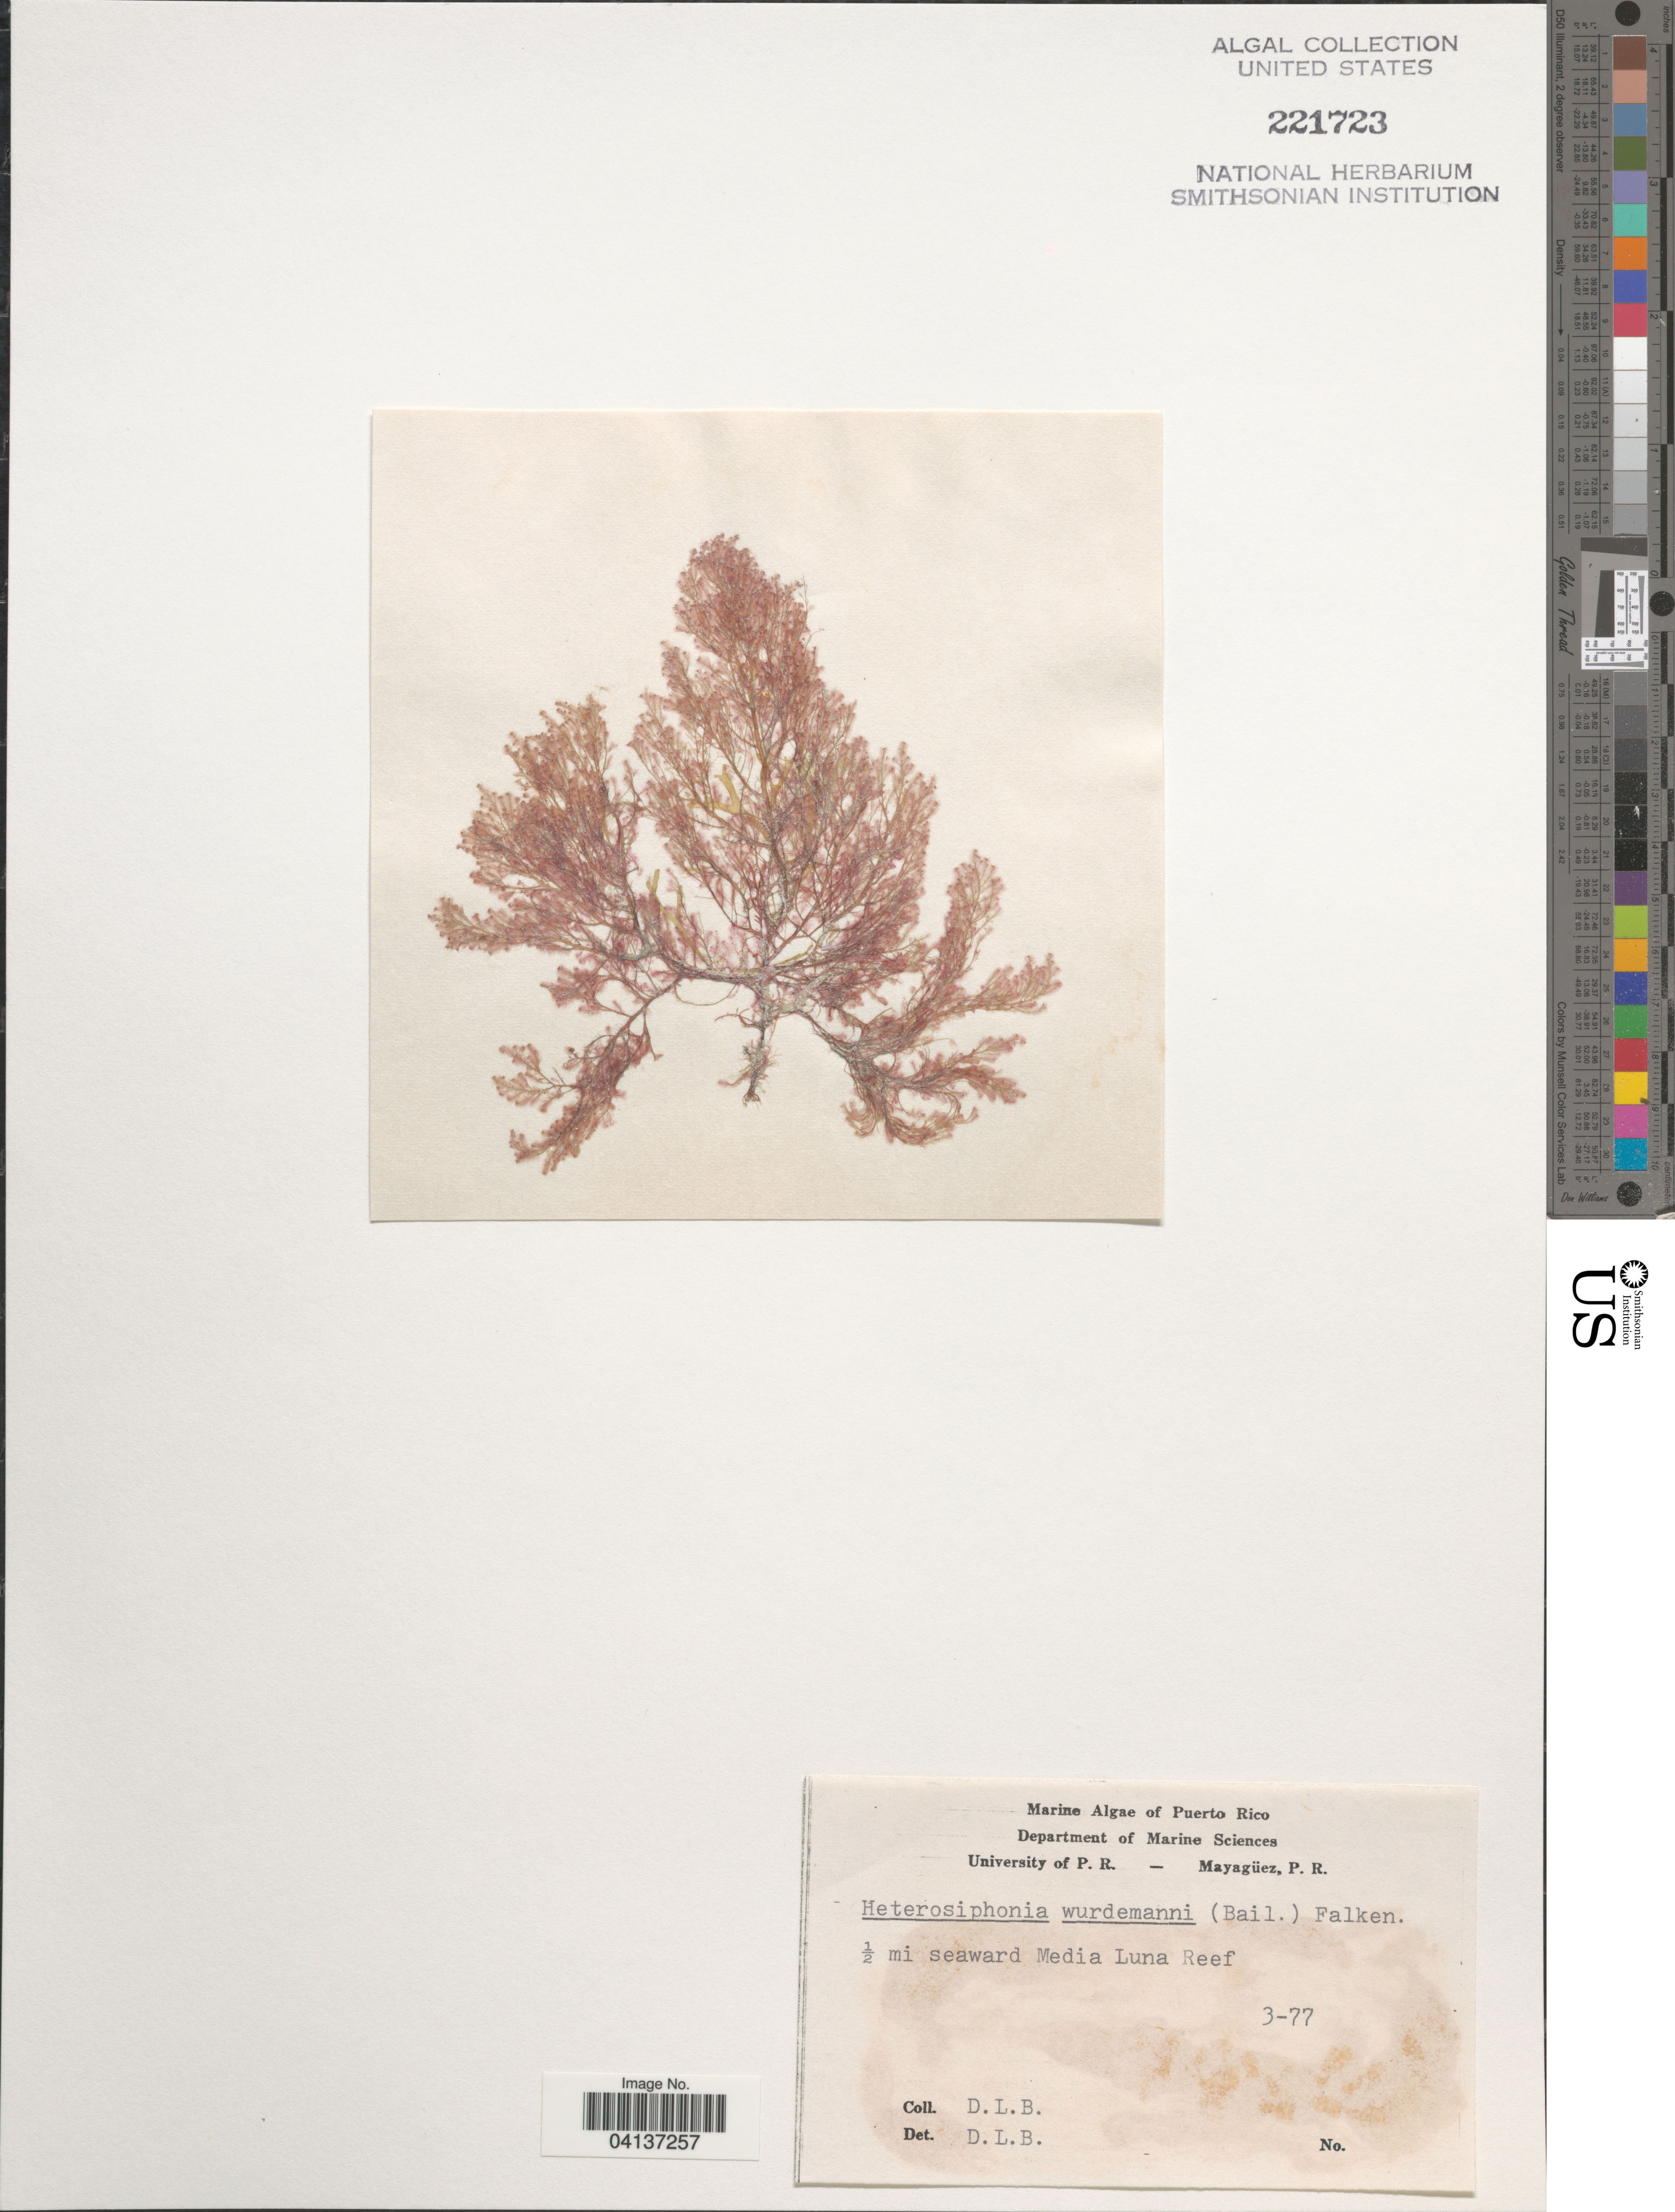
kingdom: Plantae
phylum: Rhodophyta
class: Florideophyceae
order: Ceramiales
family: Dasyaceae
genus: Heterosiphonia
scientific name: Heterosiphonia crispella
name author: (C. Agardh) M.J. Wynne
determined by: Algae name updating Project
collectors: D. L. B.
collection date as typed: Transcribed d/m/y: /3/77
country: Puerto Rico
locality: ½ mi seaward Media Luna Reef.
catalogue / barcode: US 221723